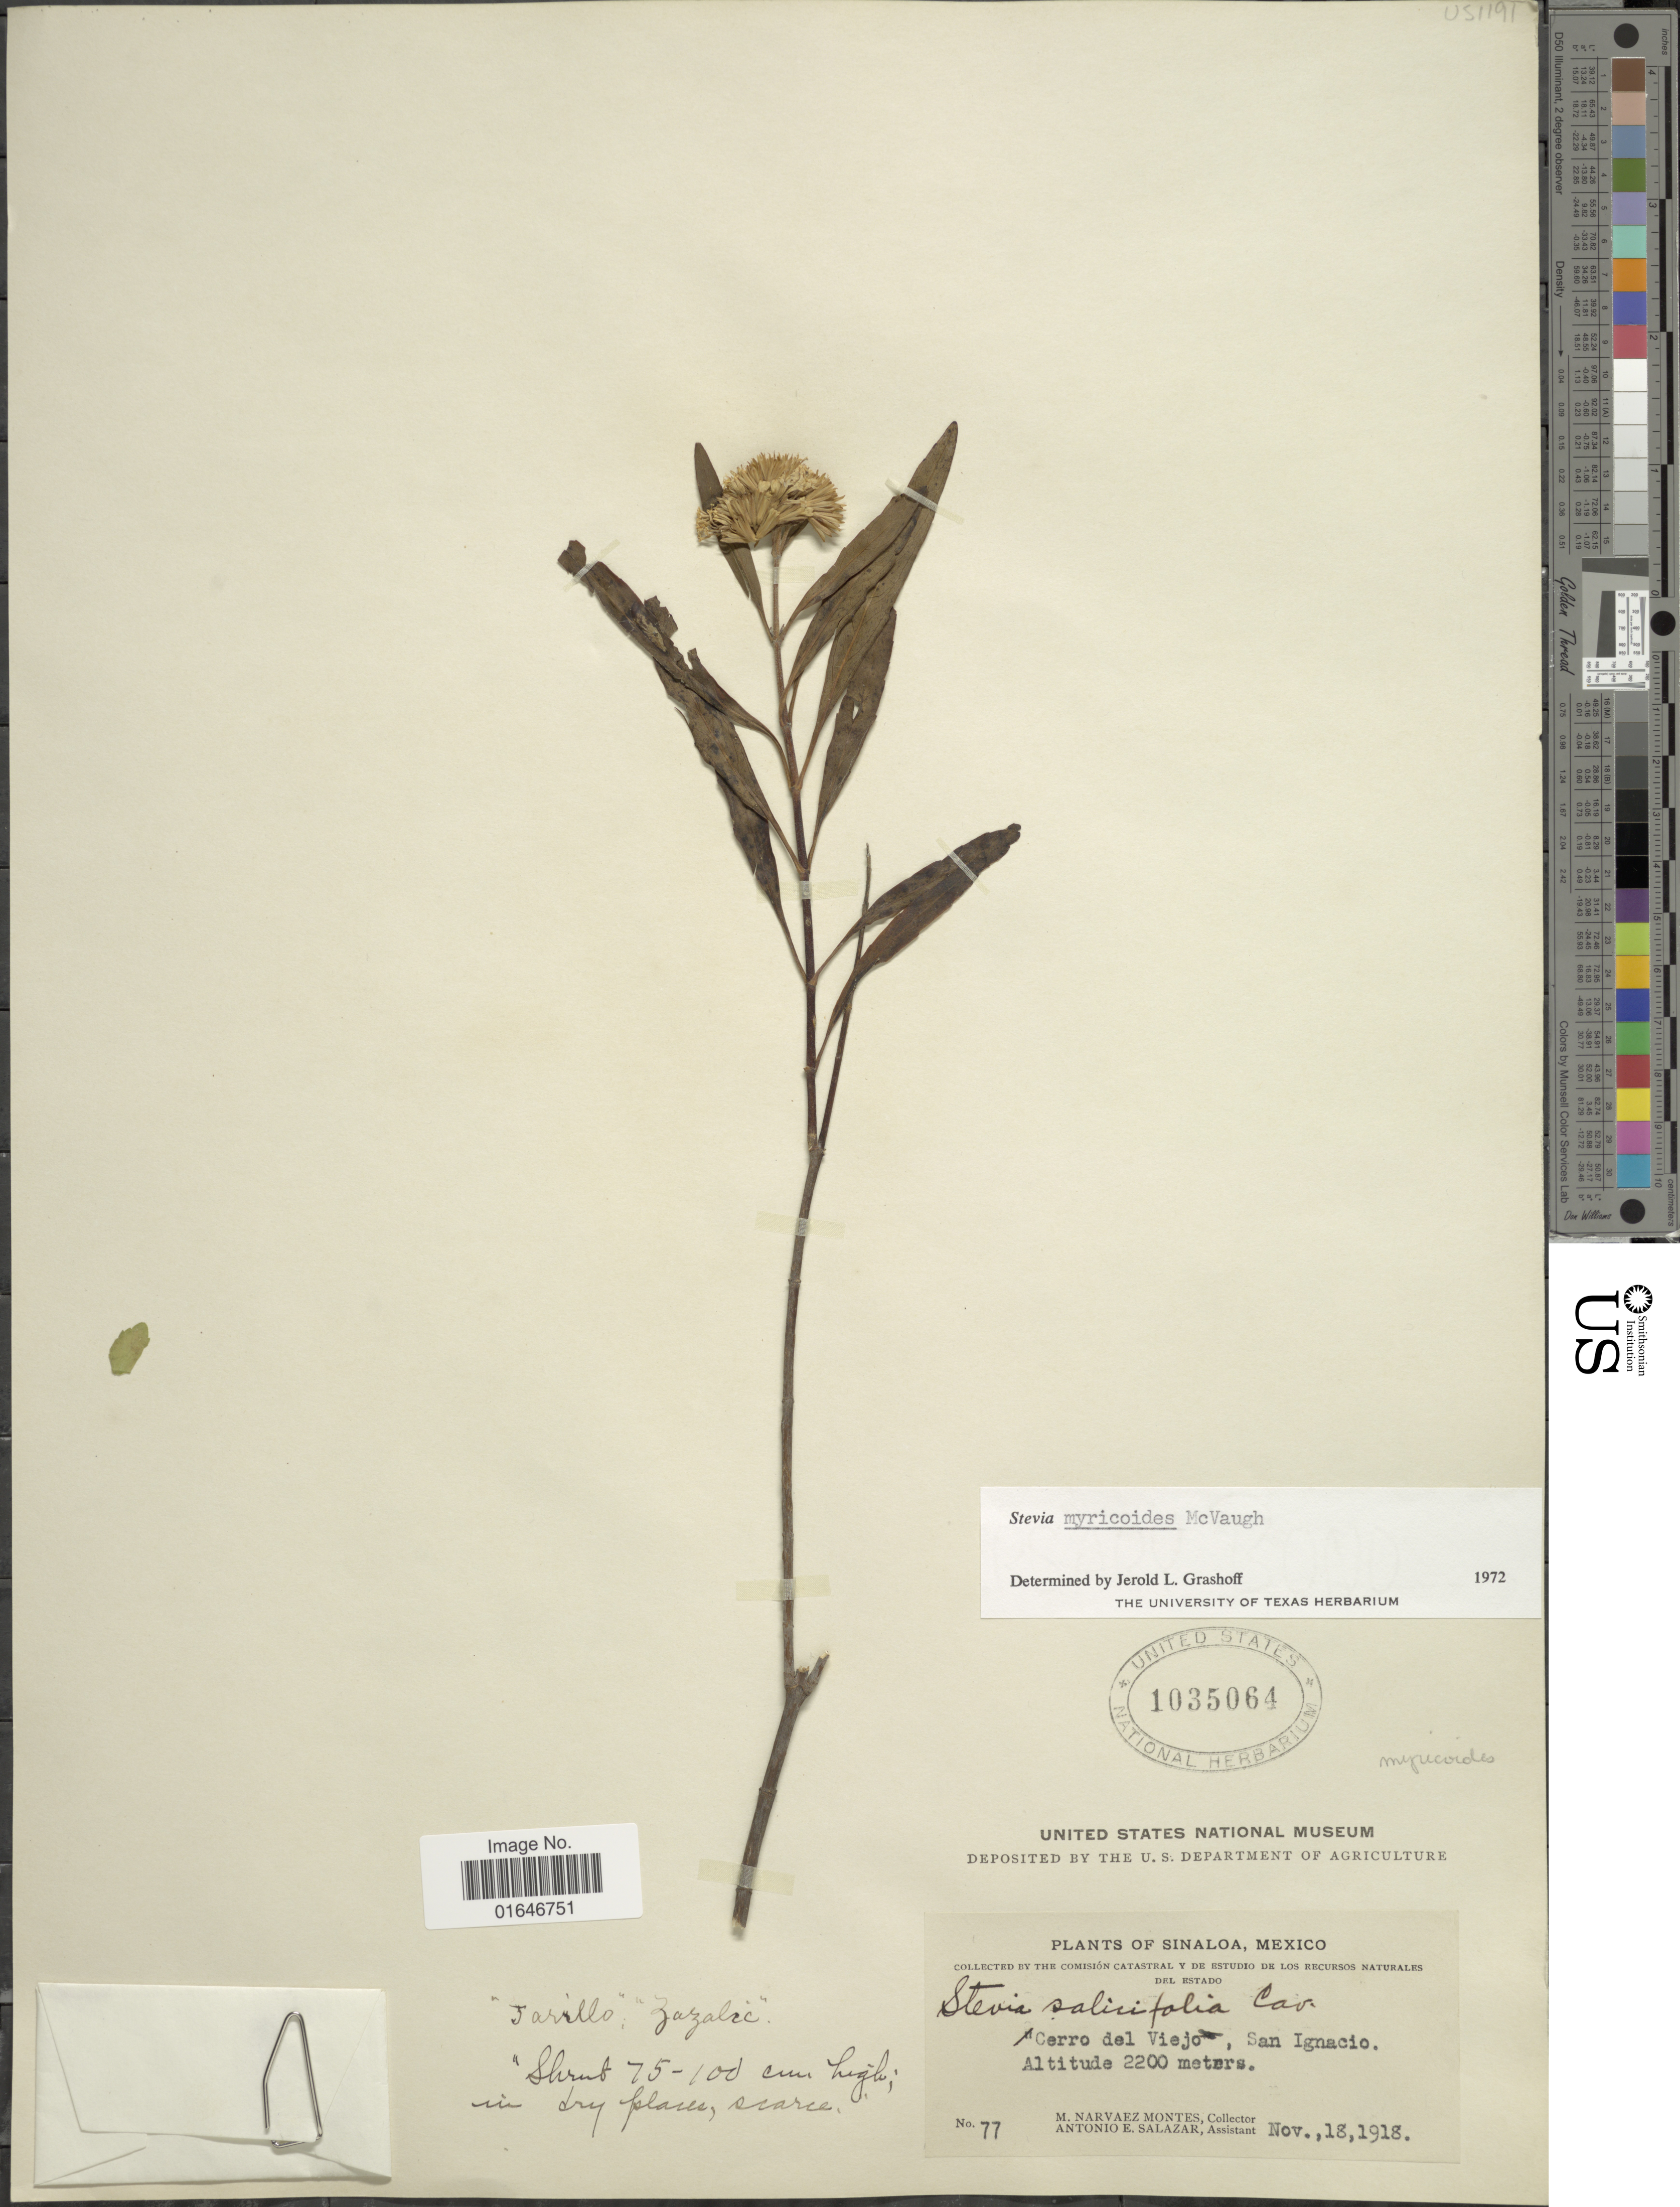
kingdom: Plantae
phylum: Tracheophyta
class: Magnoliopsida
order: Asterales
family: Asteraceae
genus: Stevia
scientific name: Stevia myricoides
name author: Mc Vaugh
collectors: M. Navarez Montes & A. E. Salazar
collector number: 77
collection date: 1918-11-18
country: Mexico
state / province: Sinaloa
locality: Cerro del Viejo, San Ignacio.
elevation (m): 2200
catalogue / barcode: US 1035064